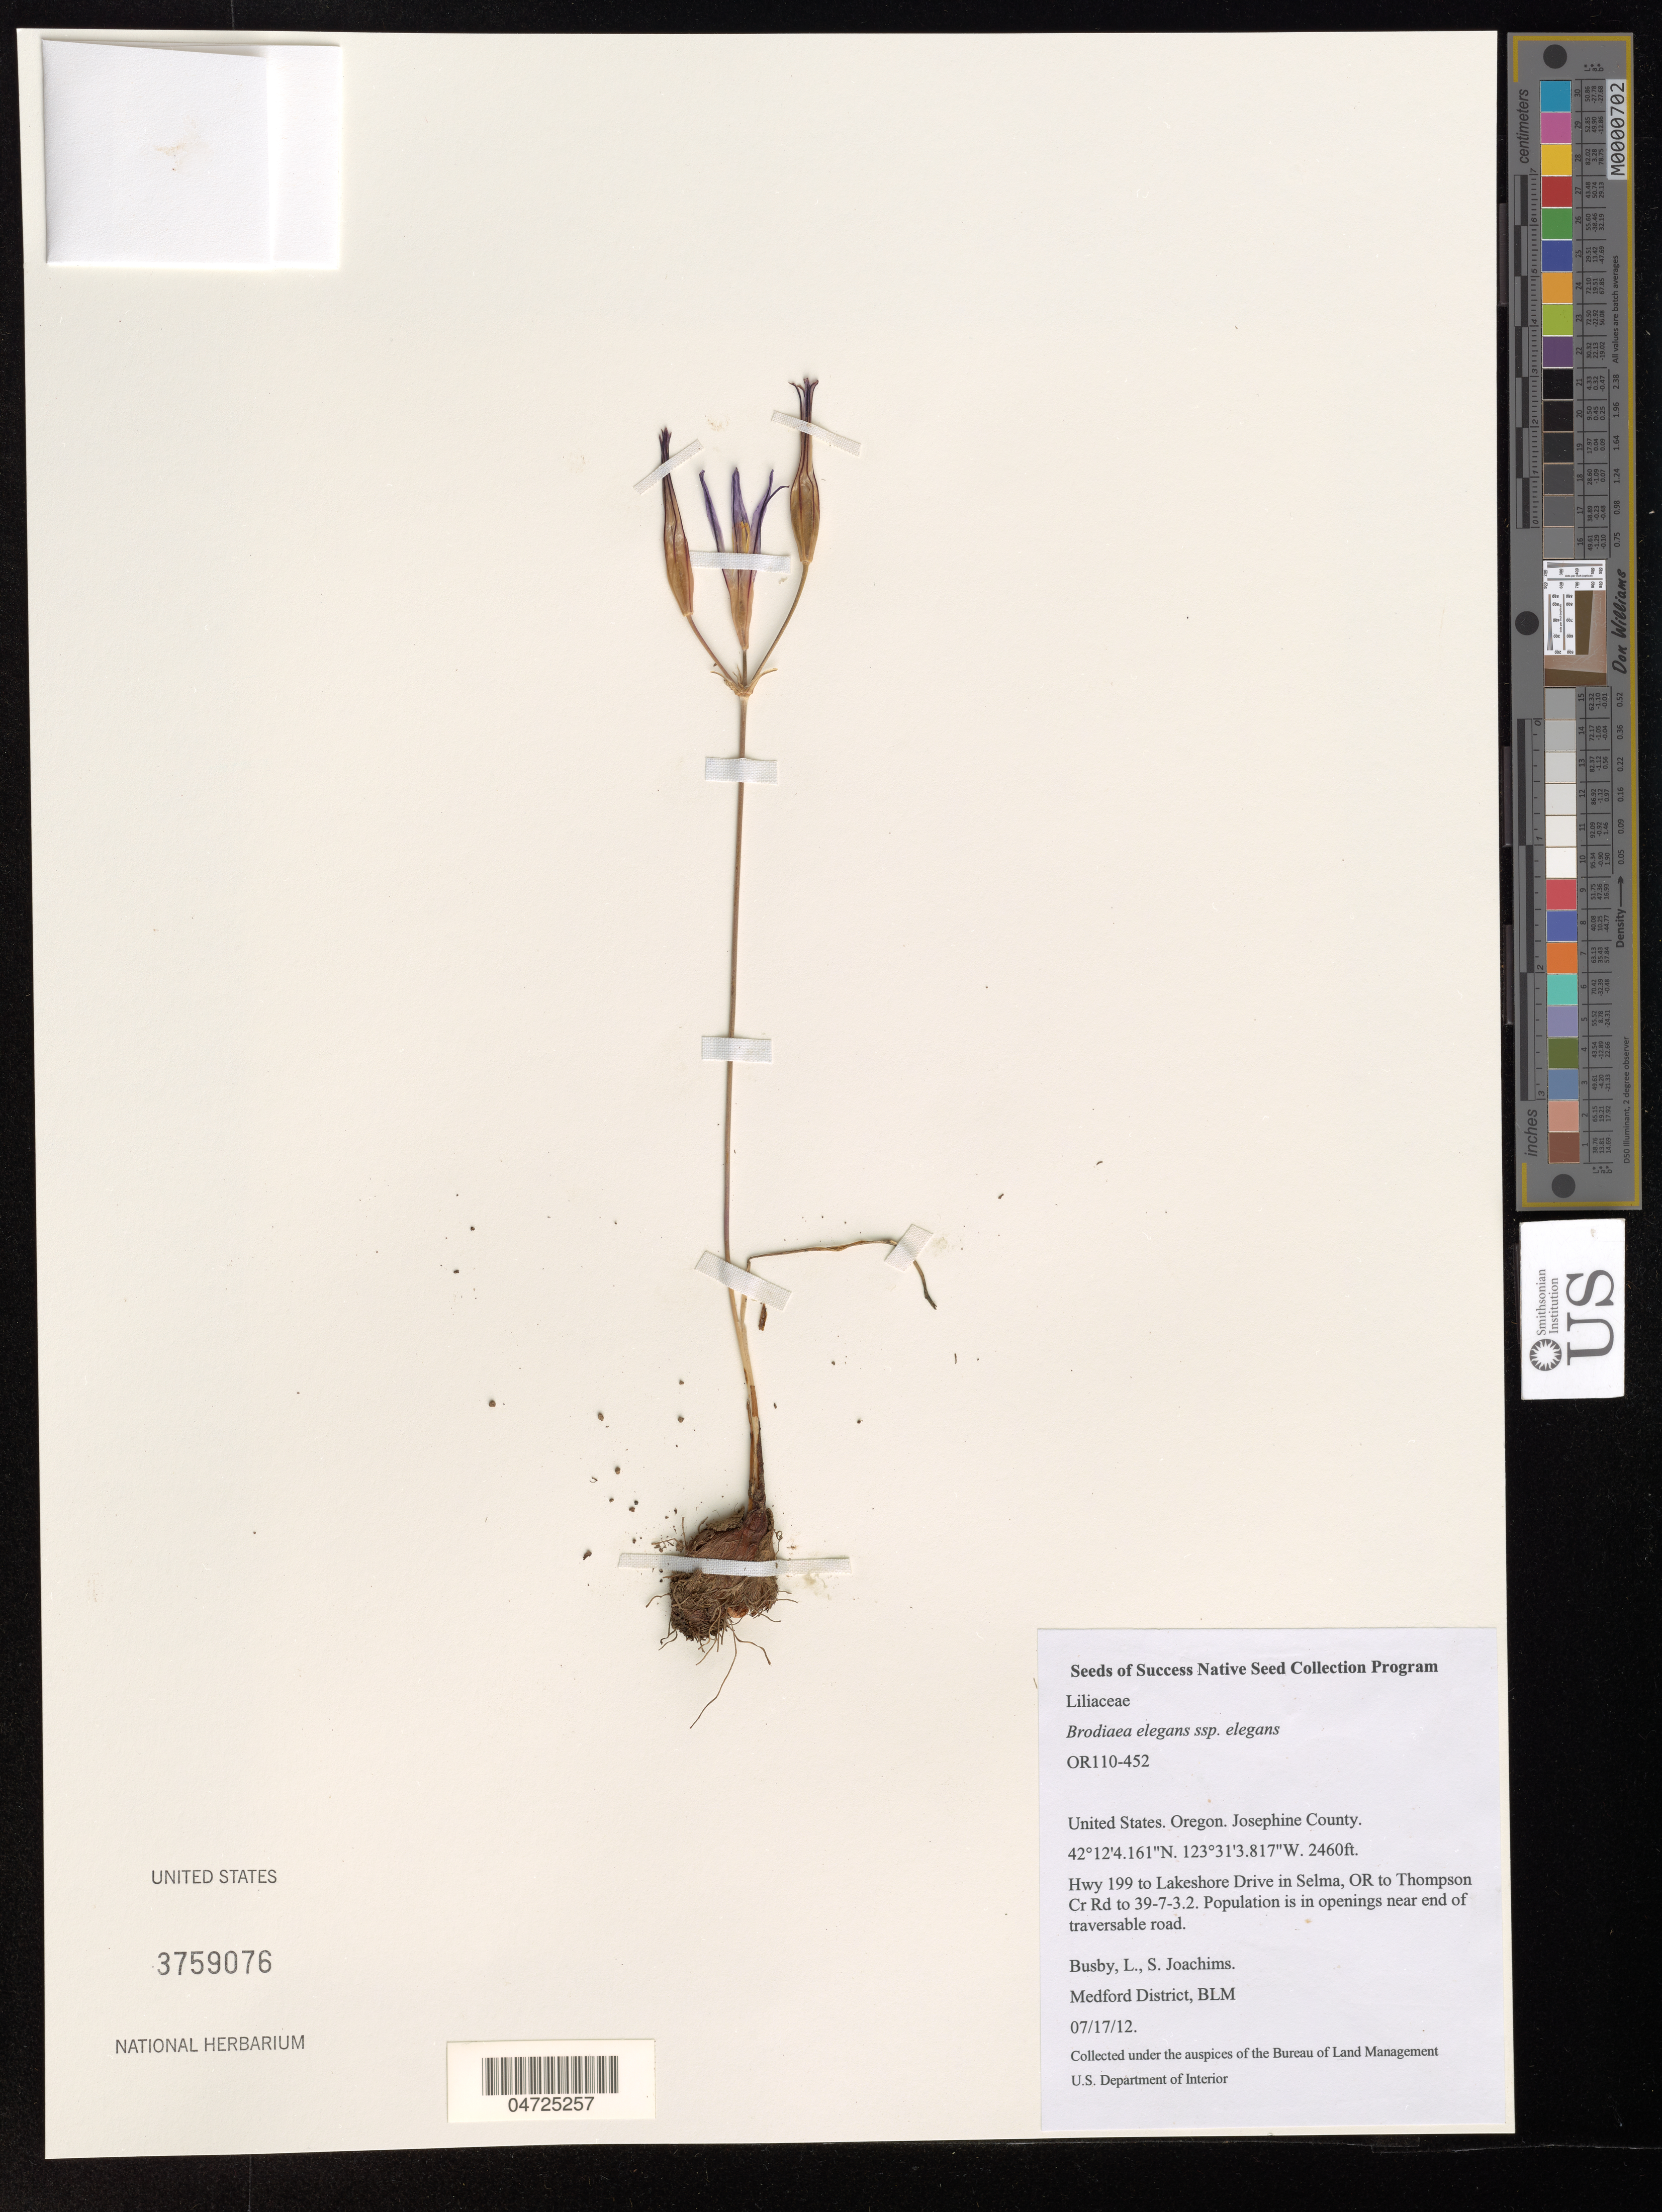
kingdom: Plantae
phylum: Tracheophyta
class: Liliopsida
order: Asparagales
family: Asparagaceae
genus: Brodiaea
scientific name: Brodiaea elegans subsp. elegans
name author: Hoover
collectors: L. Busby & S. Joachims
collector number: OR110-452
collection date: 2012-07-17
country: United States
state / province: Oregon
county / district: Josephine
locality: Josephine County. Hwy 199 to Lakeshore Drive in Selma, OR to Thompson Cr Rd to 39-7-3.2. Population is in openings near end of traversable road.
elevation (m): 750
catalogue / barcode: US 3759076